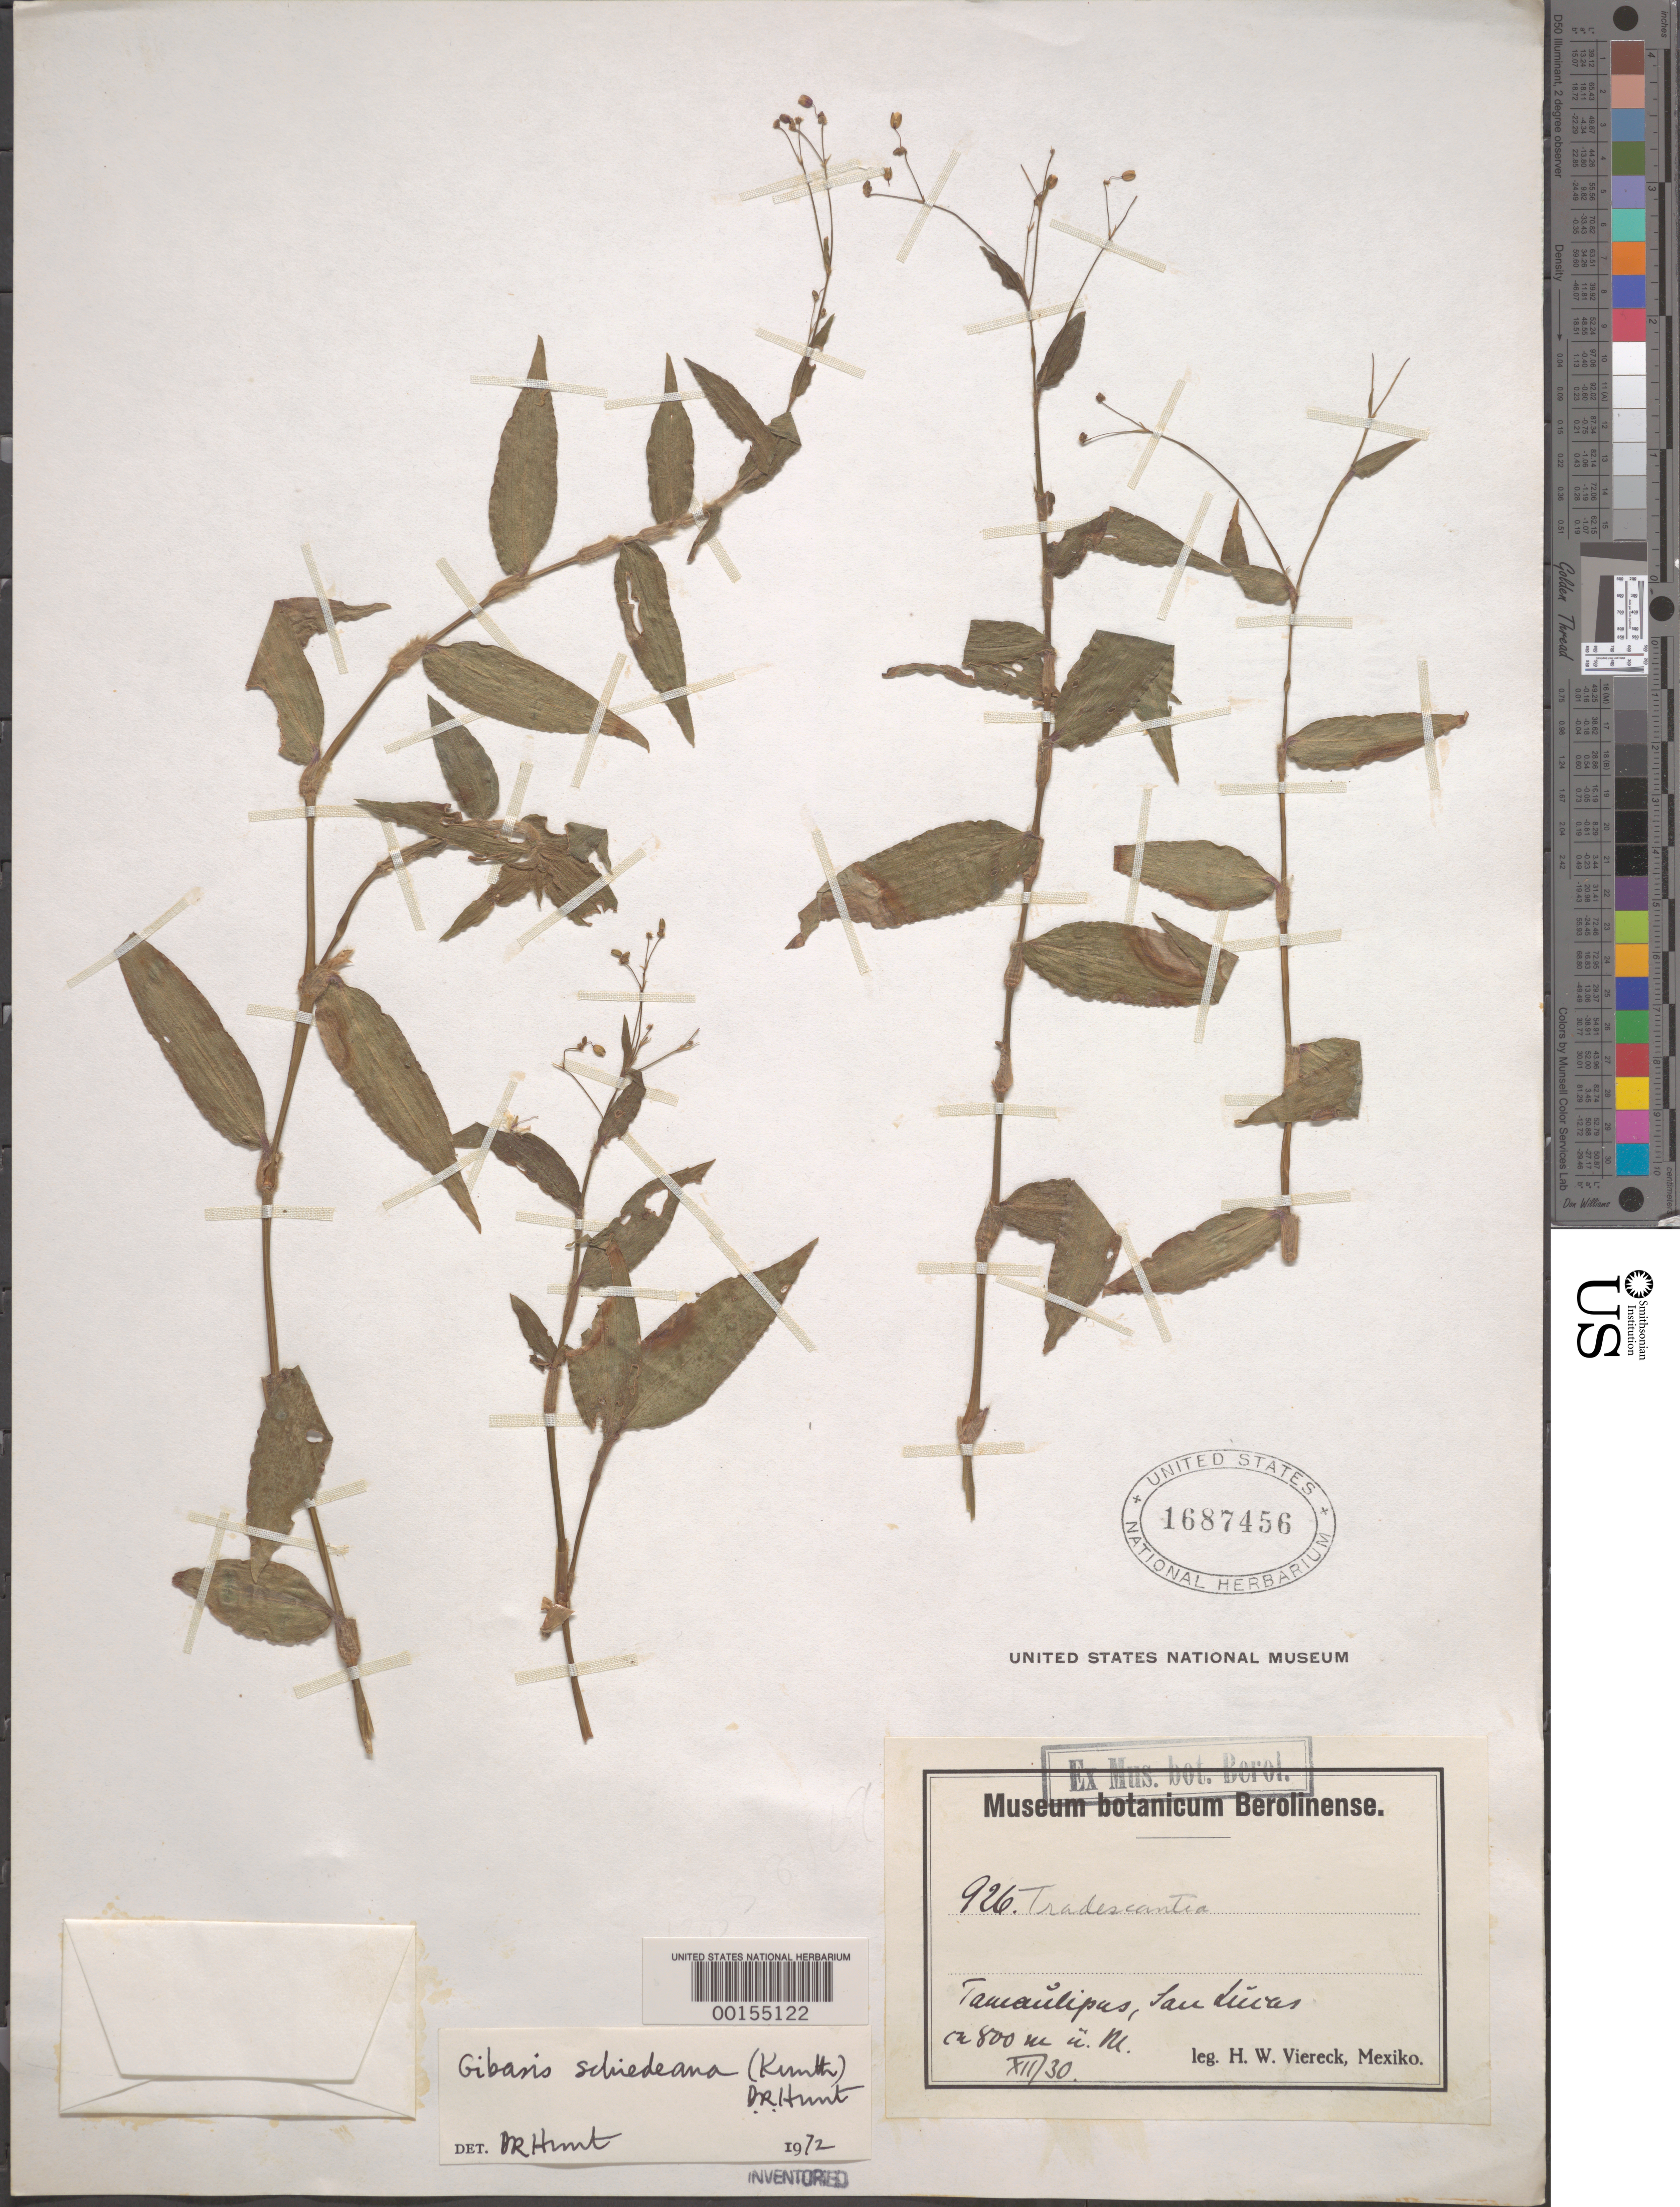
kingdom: Plantae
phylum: Tracheophyta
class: Liliopsida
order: Commelinales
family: Commelinaceae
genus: Gibasis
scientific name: Gibasis pellucida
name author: (M. Martens & Galeotti) D.R. Hunt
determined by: Hunt, D. R.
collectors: H. W. Viereck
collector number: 926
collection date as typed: Dec 1930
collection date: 1930-12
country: Mexico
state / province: Tamaulipas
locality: San Lucas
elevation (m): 800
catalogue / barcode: US 1687456